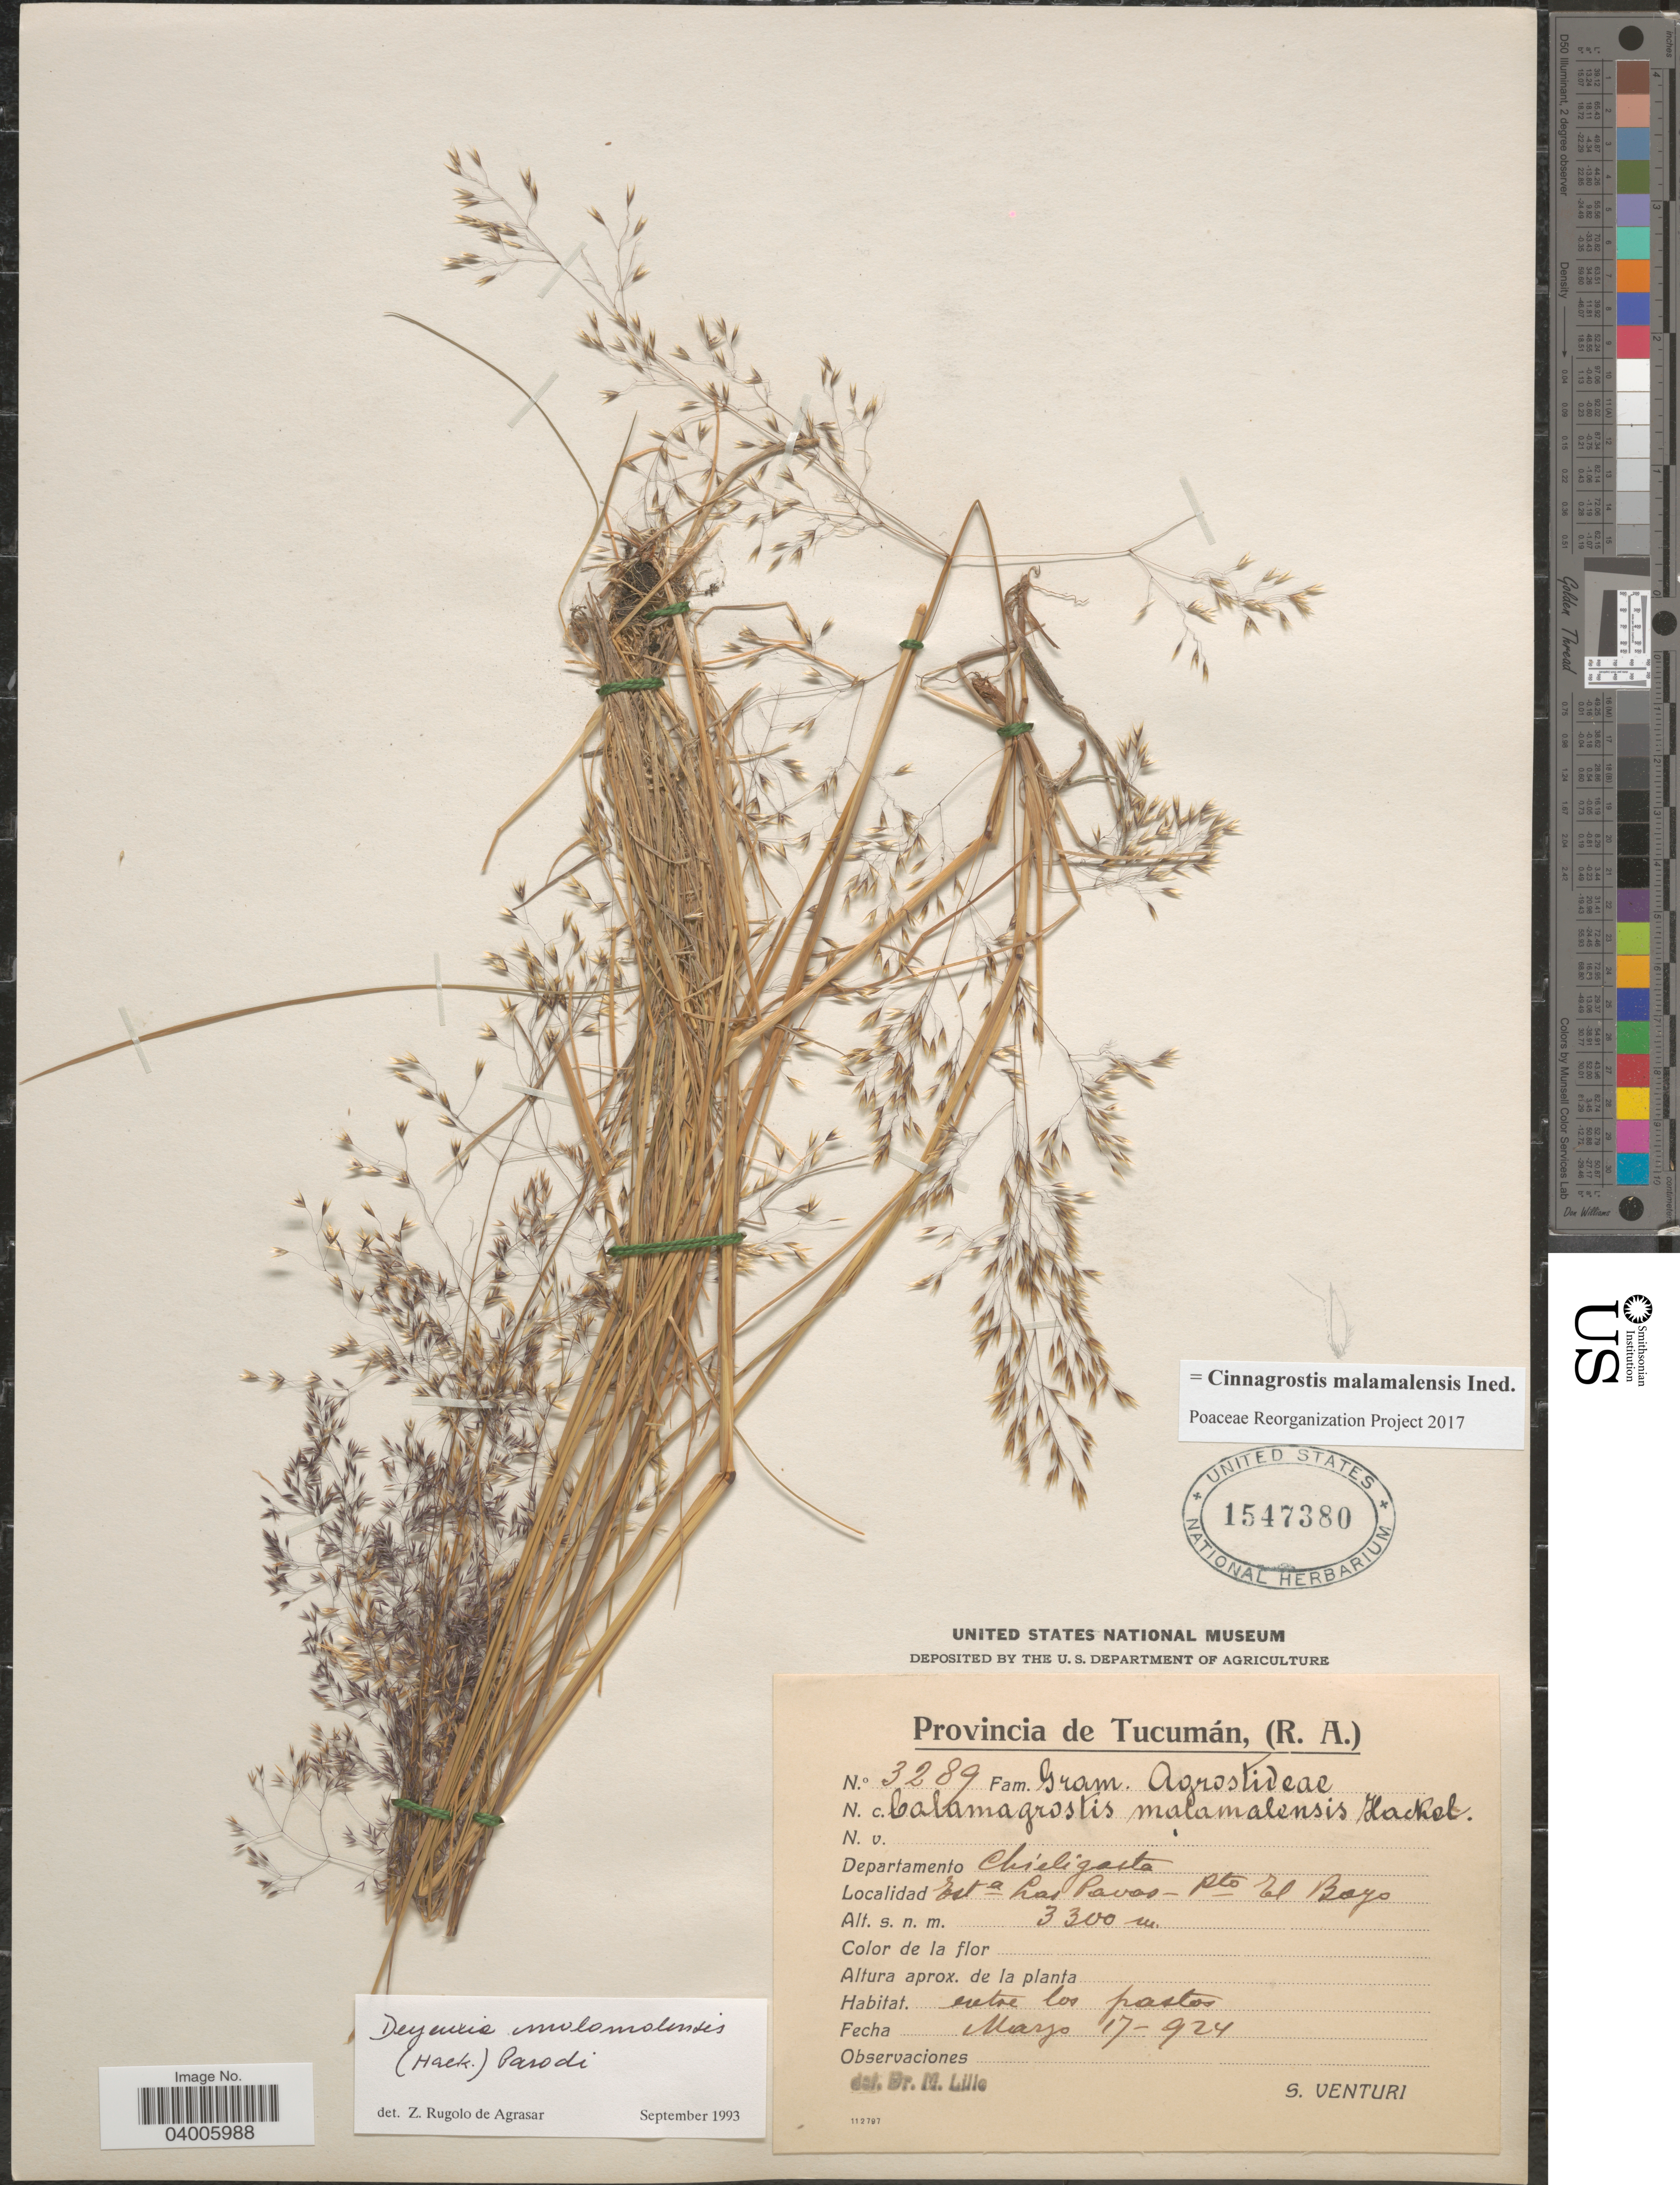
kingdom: Plantae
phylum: Tracheophyta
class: Liliopsida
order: Poales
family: Poaceae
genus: Cinnagrostis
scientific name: Cinnagrostis malamalensis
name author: (Hack.) P.M. Peterson et al.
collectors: S. Venturi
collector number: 3289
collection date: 1924-03-17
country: Argentina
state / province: Tucuman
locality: Departamento Chicligasta. Esta Las Pavas- Pto El Bayo.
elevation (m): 3300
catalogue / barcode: US 1547380